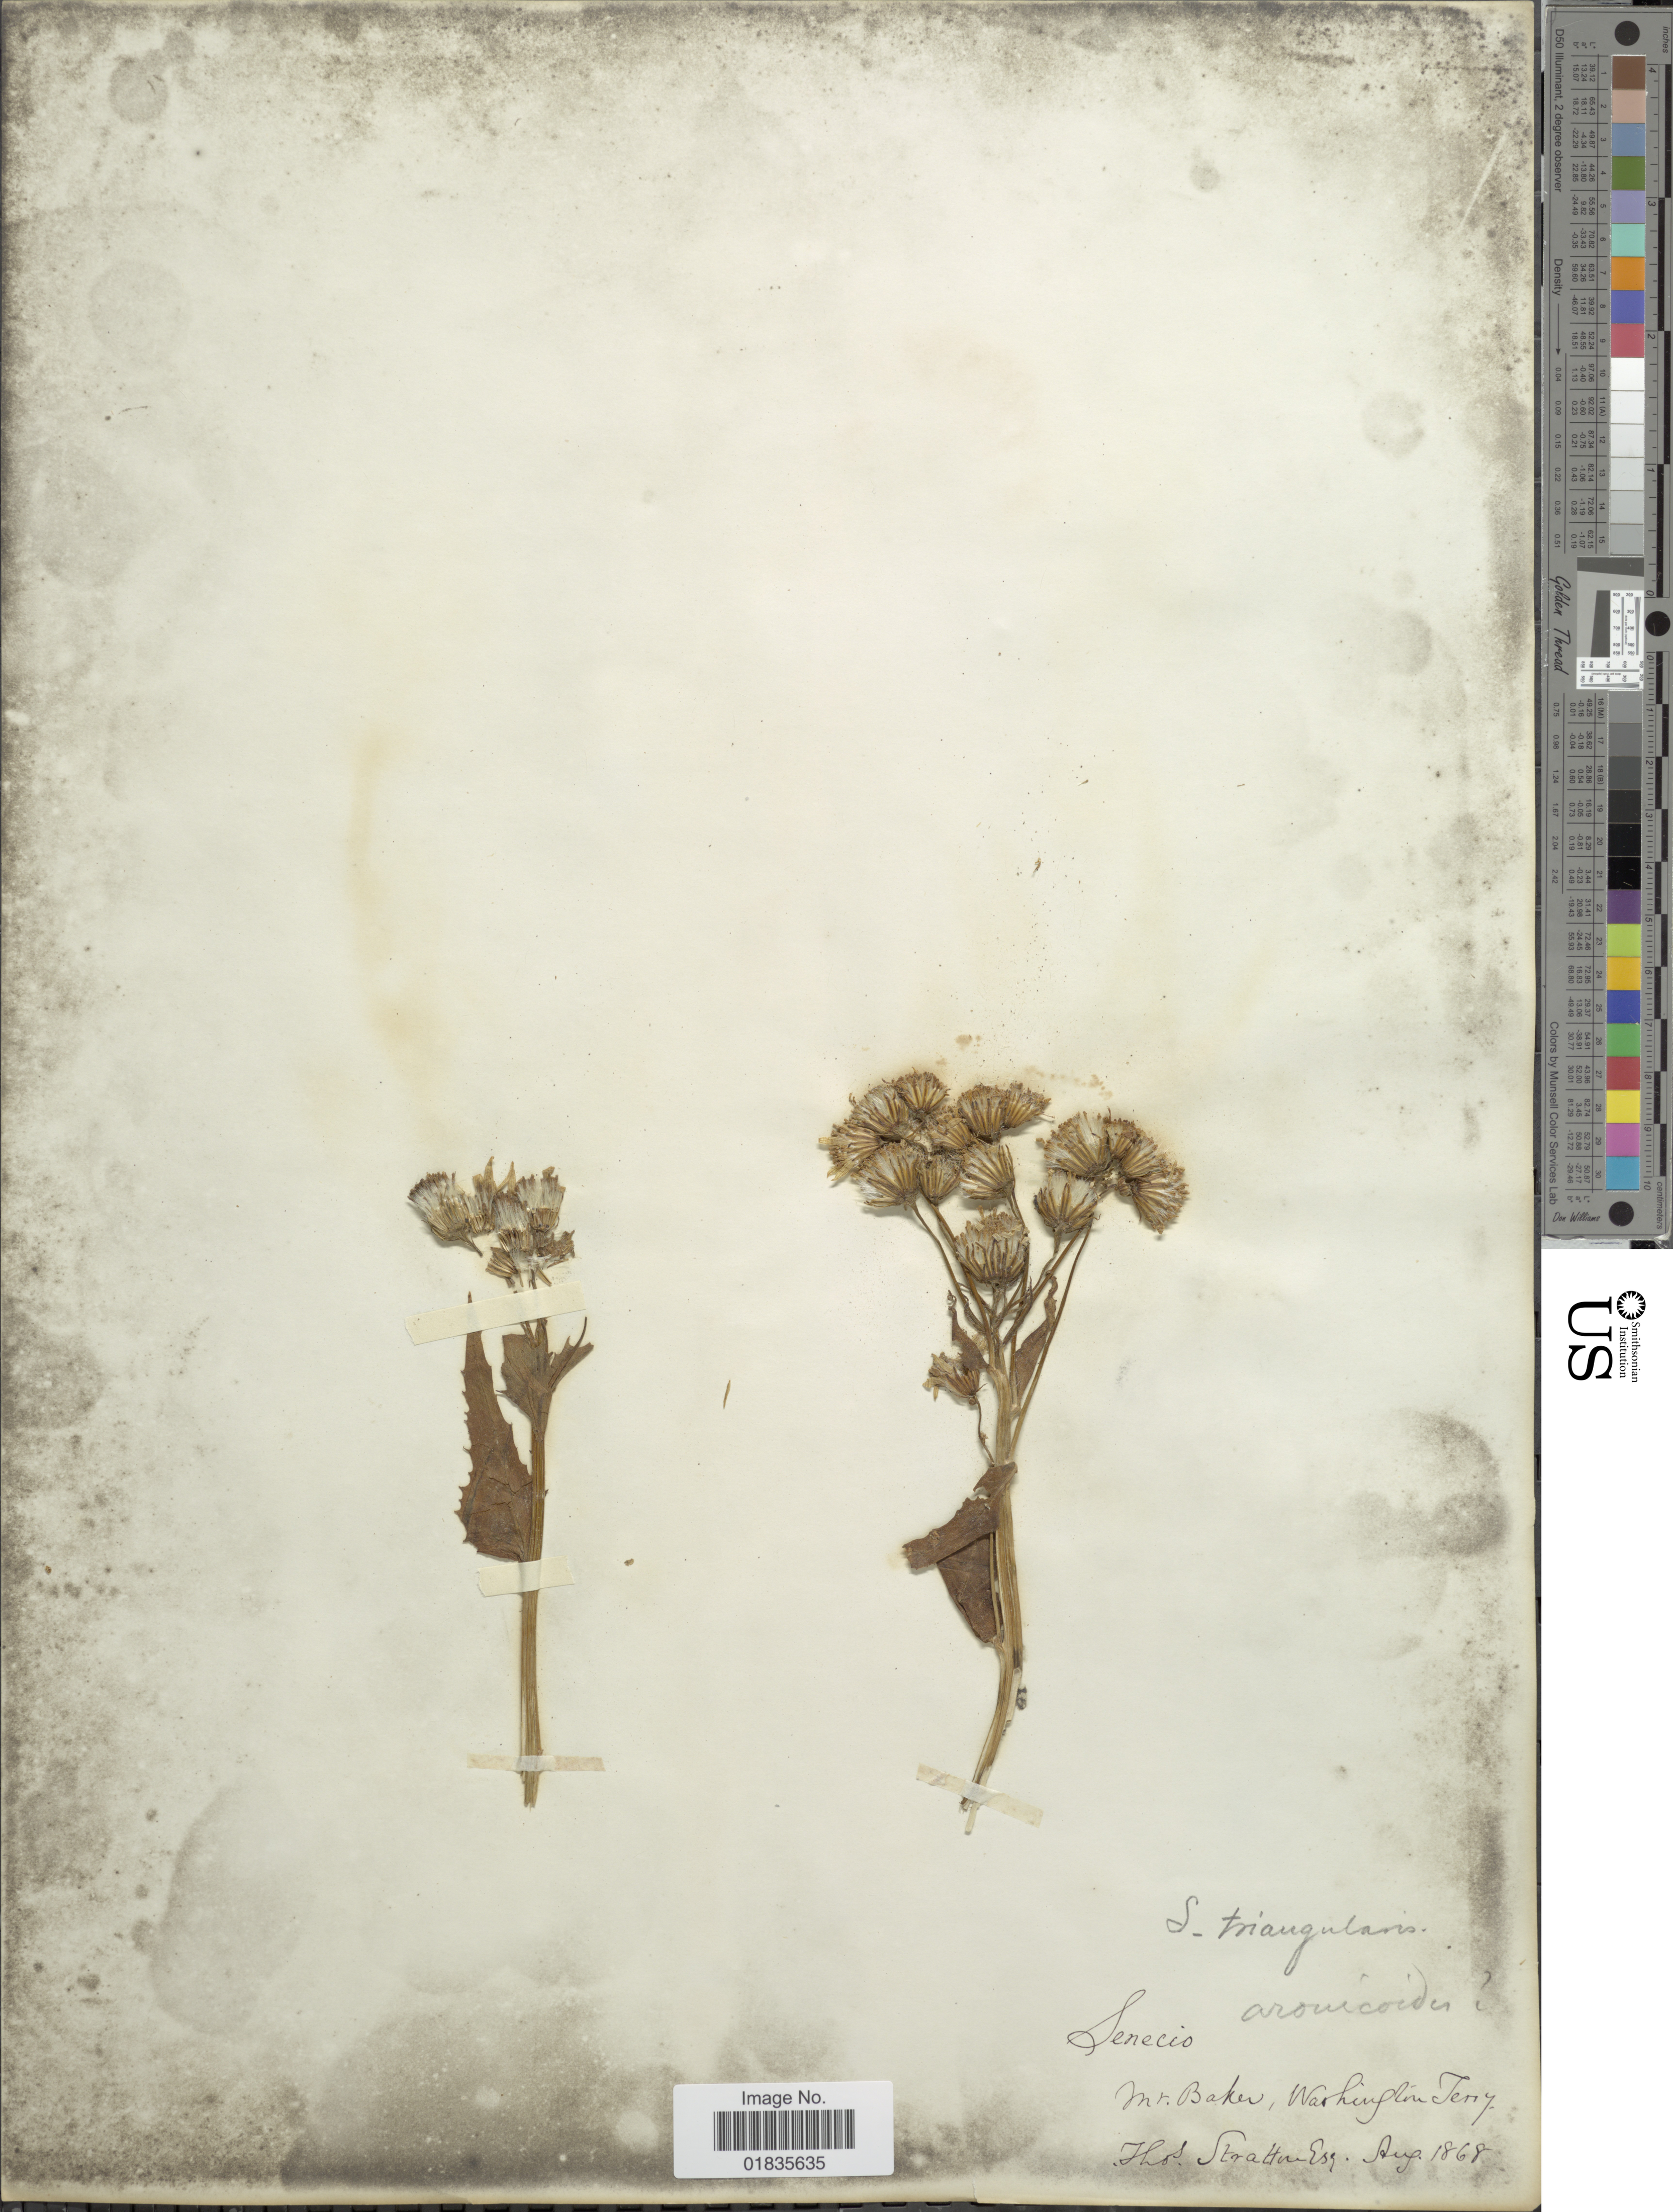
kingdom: Plantae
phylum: Tracheophyta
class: Magnoliopsida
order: Asterales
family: Asteraceae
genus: Senecio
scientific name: Senecio triangularis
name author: Hook.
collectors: T. Stratton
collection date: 1868-08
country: United States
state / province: Washington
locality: Mr. Baker, Jerry.